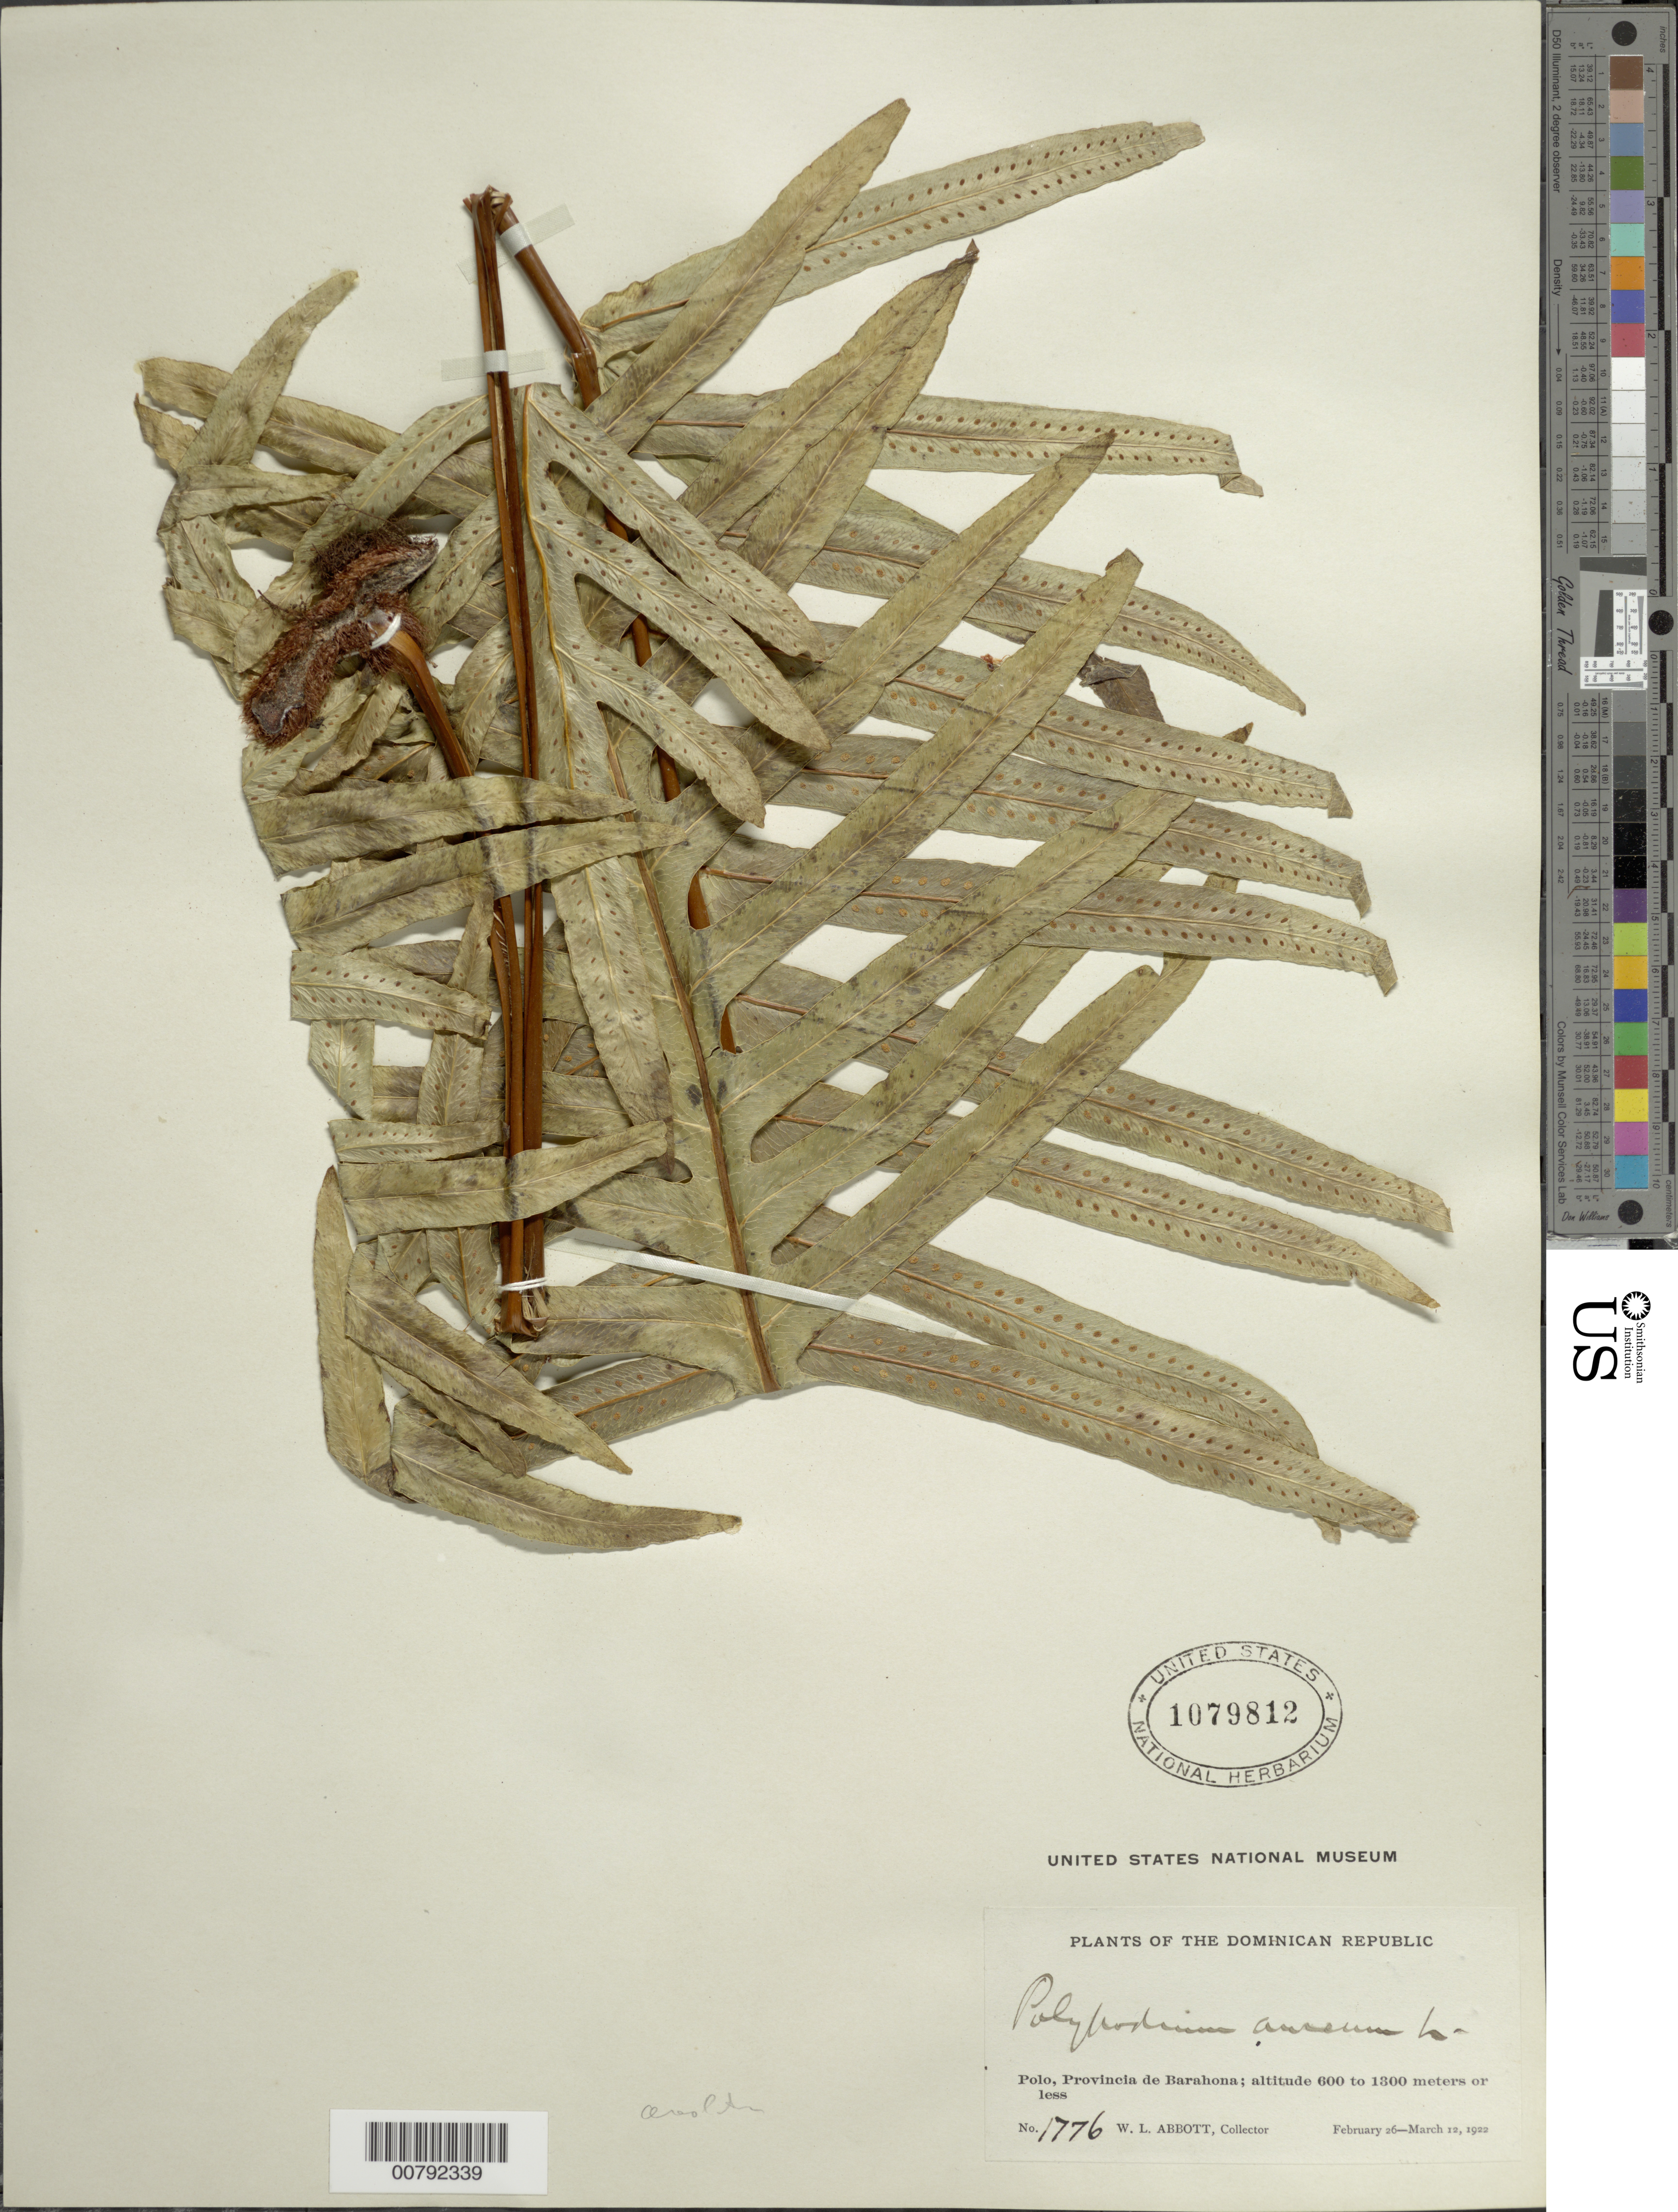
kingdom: Plantae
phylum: Tracheophyta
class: Polypodiopsida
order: Polypodiales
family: Polypodiaceae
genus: Phlebodium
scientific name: Phlebodium pseudoaureum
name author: (Cav.) Lellinger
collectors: W. L. Abbott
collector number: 1776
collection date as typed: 26 Feb 1922 12 Mar 1922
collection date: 1922-02-26/1922-03-12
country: Dominican Republic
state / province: Barahona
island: Hispaniola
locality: Polo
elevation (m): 600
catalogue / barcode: US 1079812